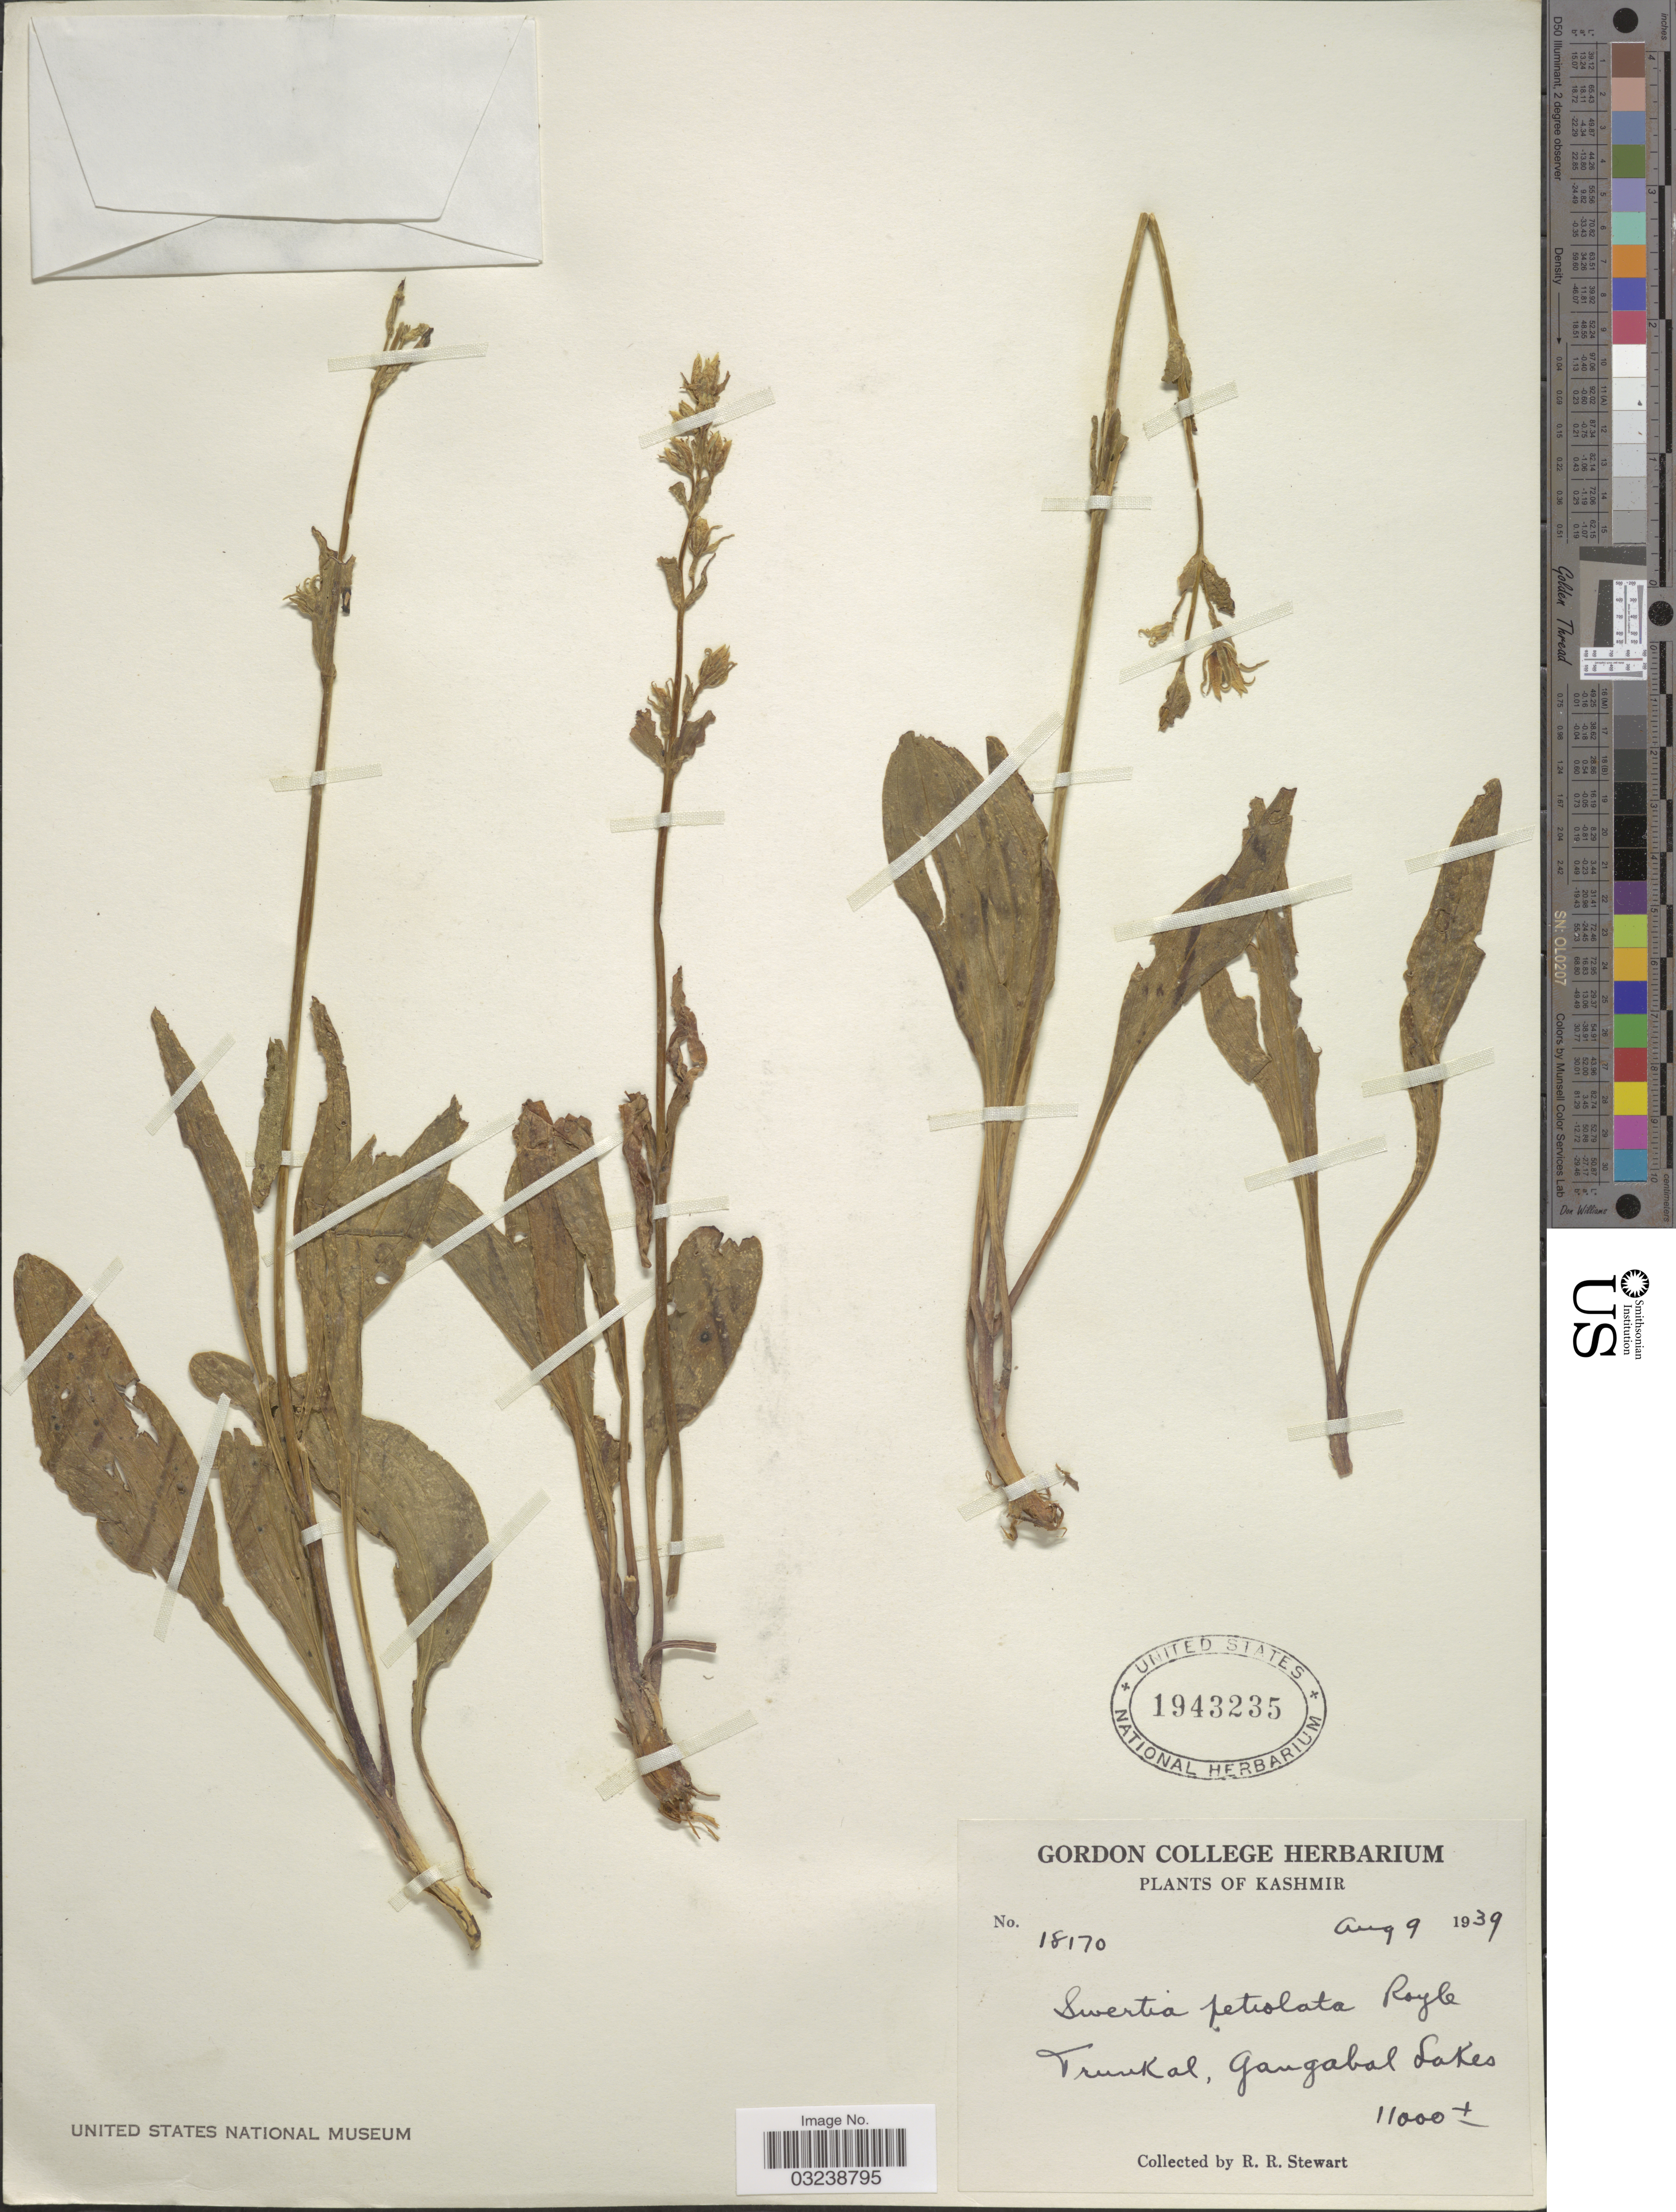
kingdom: Plantae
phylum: Tracheophyta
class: Magnoliopsida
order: Gentianales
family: Gentianaceae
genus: Swertia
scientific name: Swertia petiolata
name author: D. Don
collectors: R. Stewart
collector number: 18170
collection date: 1939-08-09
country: India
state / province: Jammu and Kashmir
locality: Kashmir. Trunkal, Gangabal Lakes.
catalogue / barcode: US 1943235